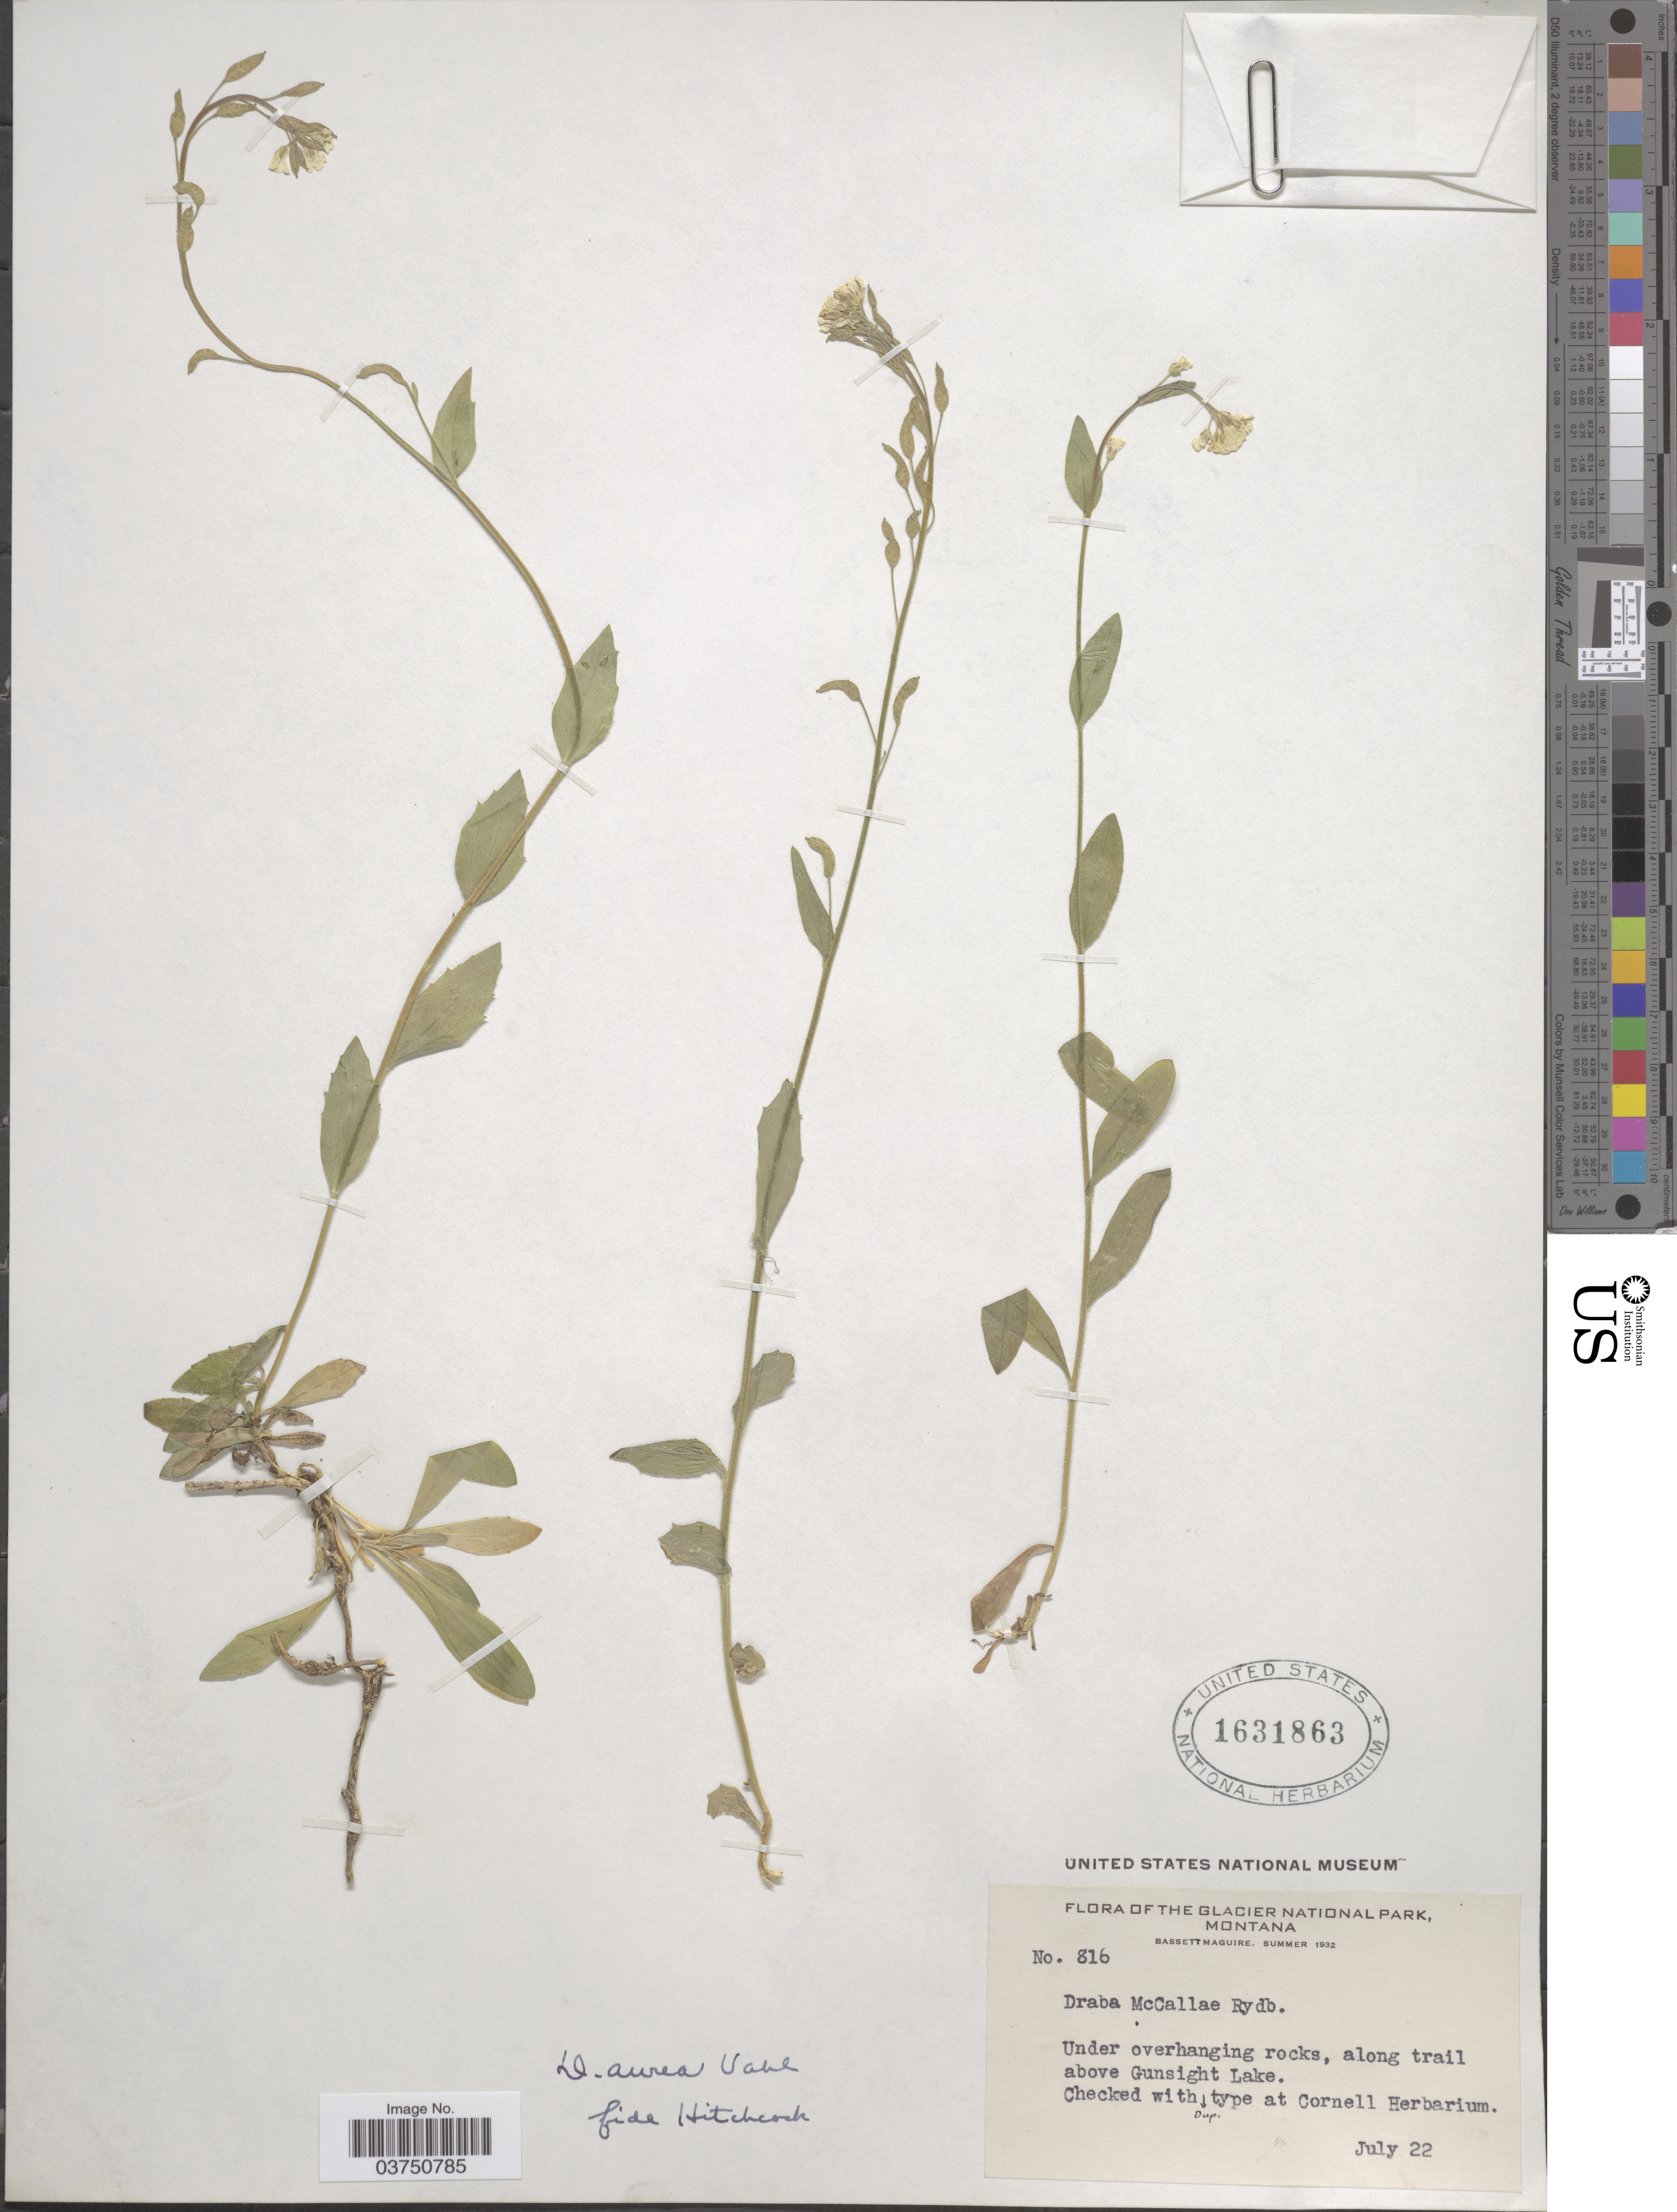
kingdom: Plantae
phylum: Tracheophyta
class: Magnoliopsida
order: Brassicales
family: Brassicaceae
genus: Draba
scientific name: Draba aurea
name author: Vahl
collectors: B. Maguire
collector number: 816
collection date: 1932-07-22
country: United States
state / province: Montana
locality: The Glacier National Park. Along trail above Gunsight Lake.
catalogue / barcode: US 1631863